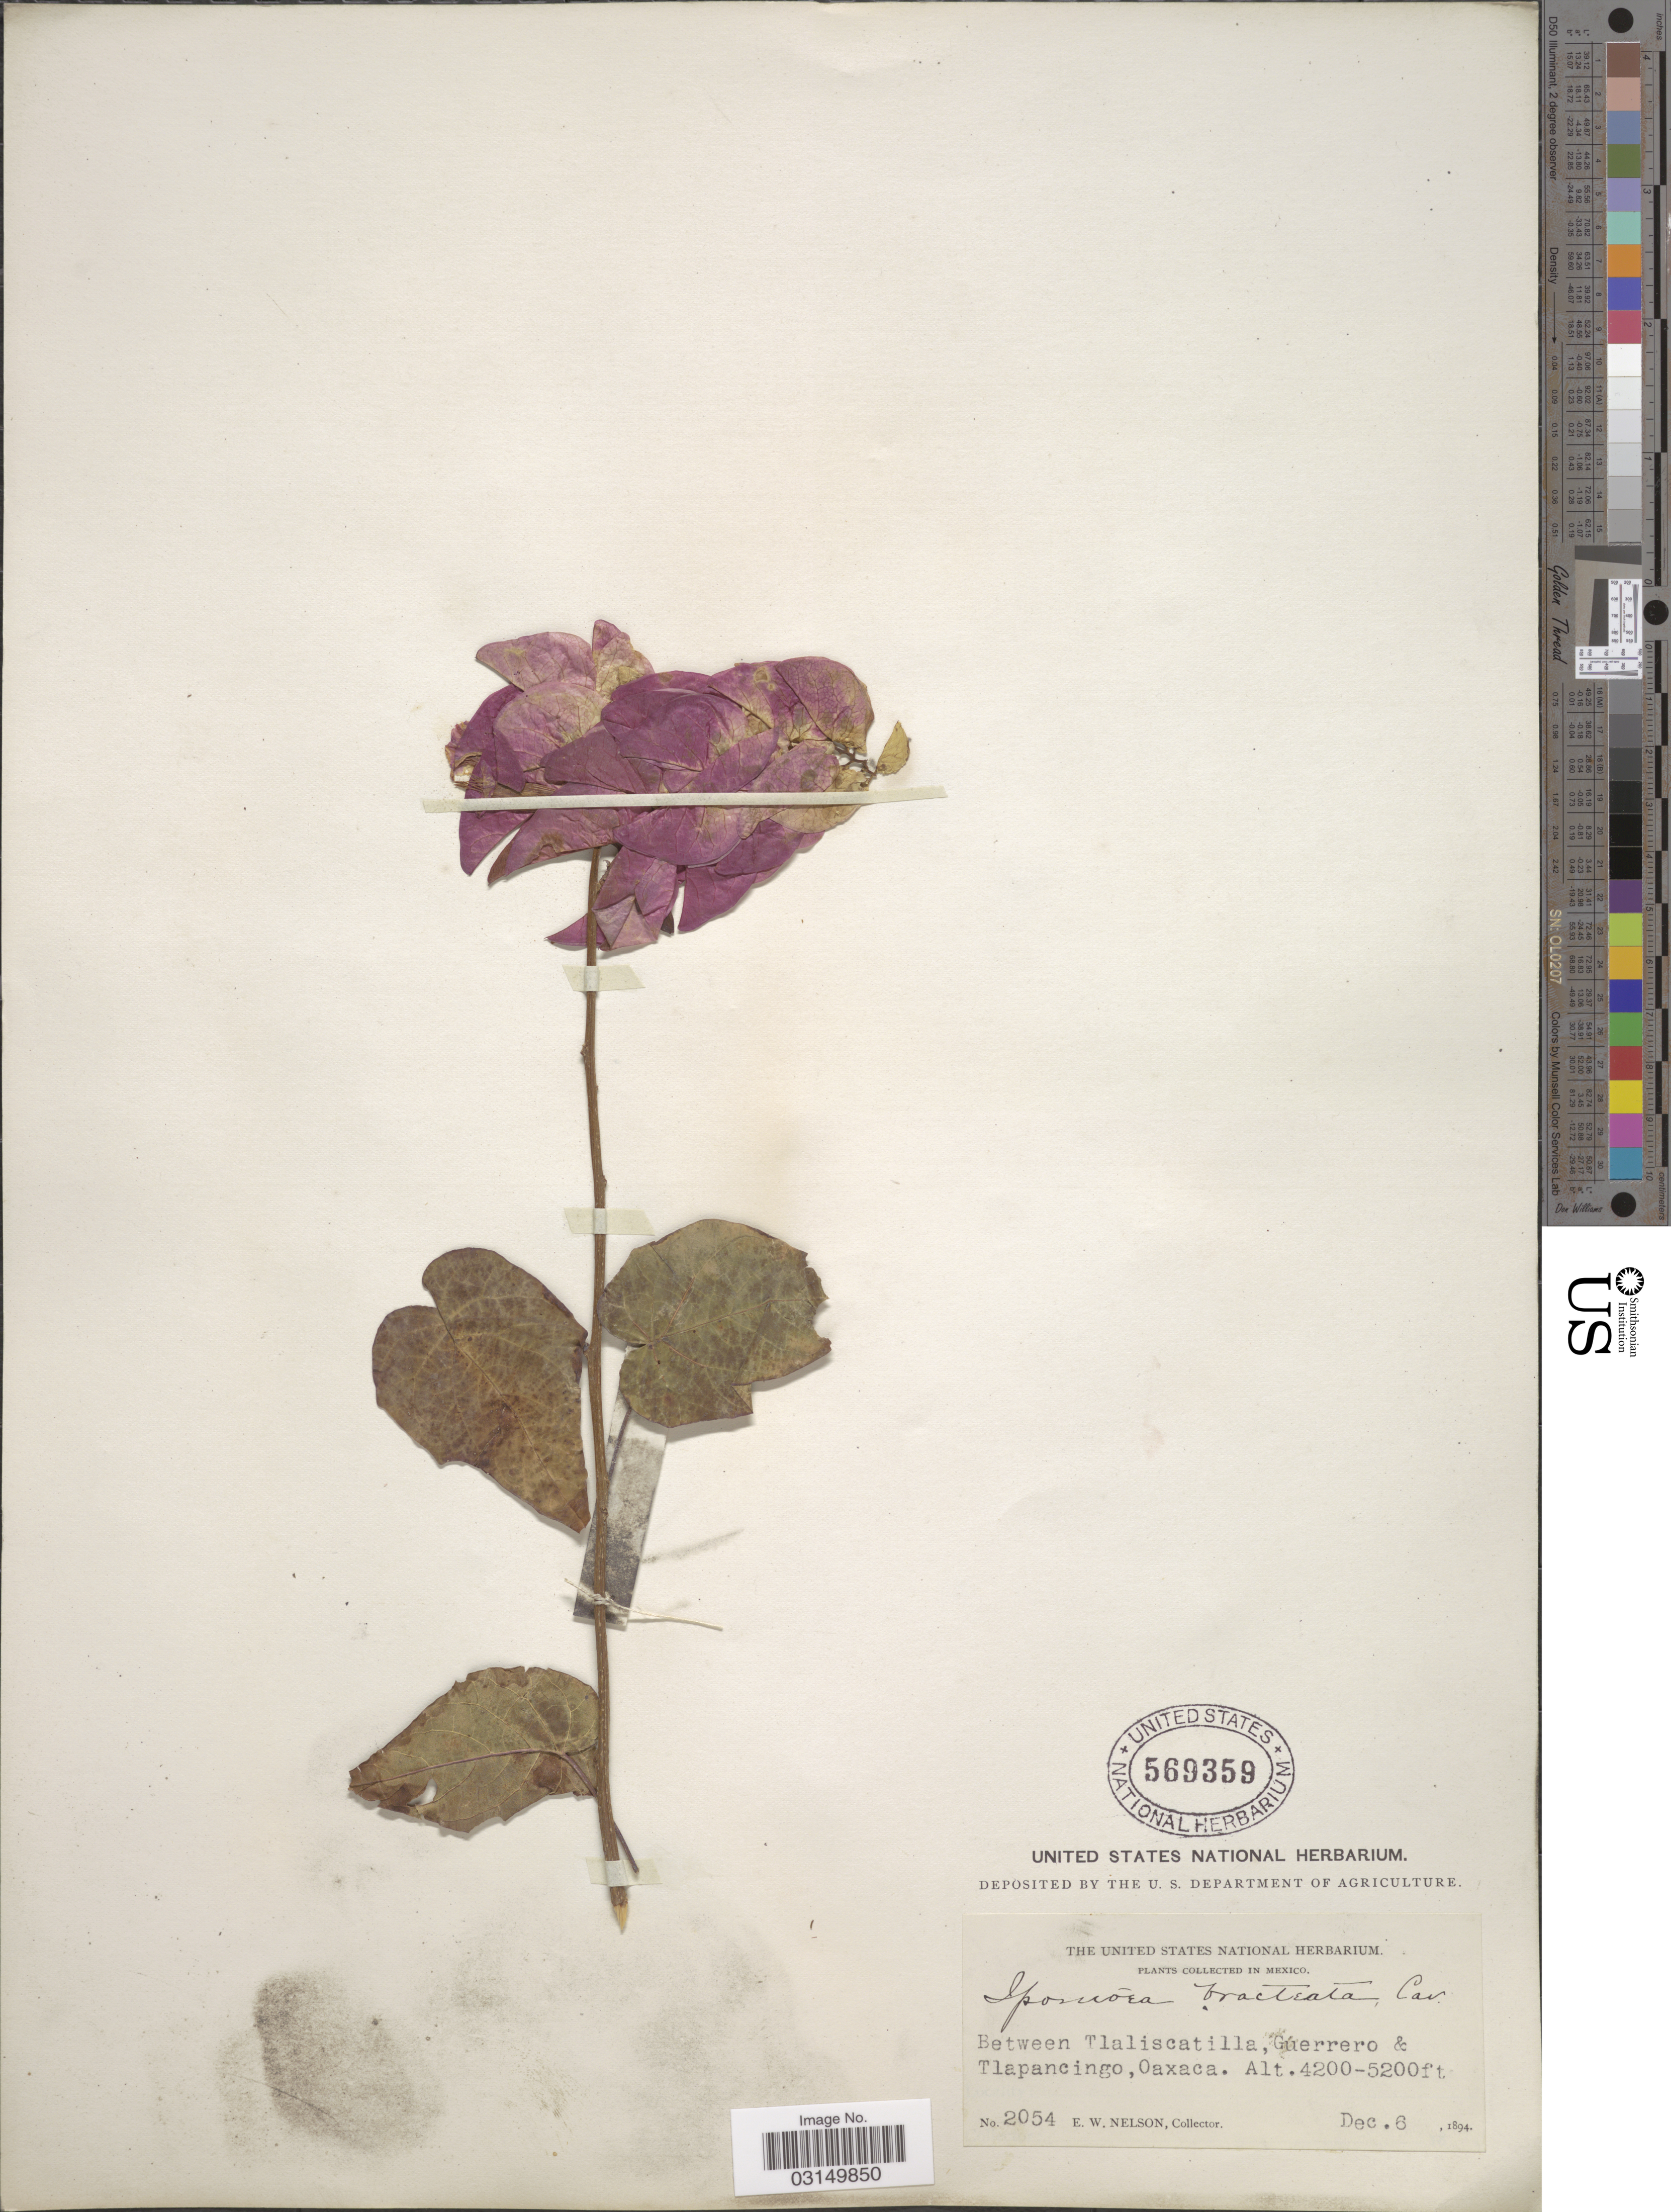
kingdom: Plantae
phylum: Tracheophyta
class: Magnoliopsida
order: Solanales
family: Convolvulaceae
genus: Ipomoea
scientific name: Ipomoea bracteata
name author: Cav.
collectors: E. W. Nelson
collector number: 2054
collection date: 1894-12-06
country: Mexico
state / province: Oaxaca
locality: Between Tlaliscatilla, Guerrero & Tlapancingo, Oaxaca.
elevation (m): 1280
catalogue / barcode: US 569359